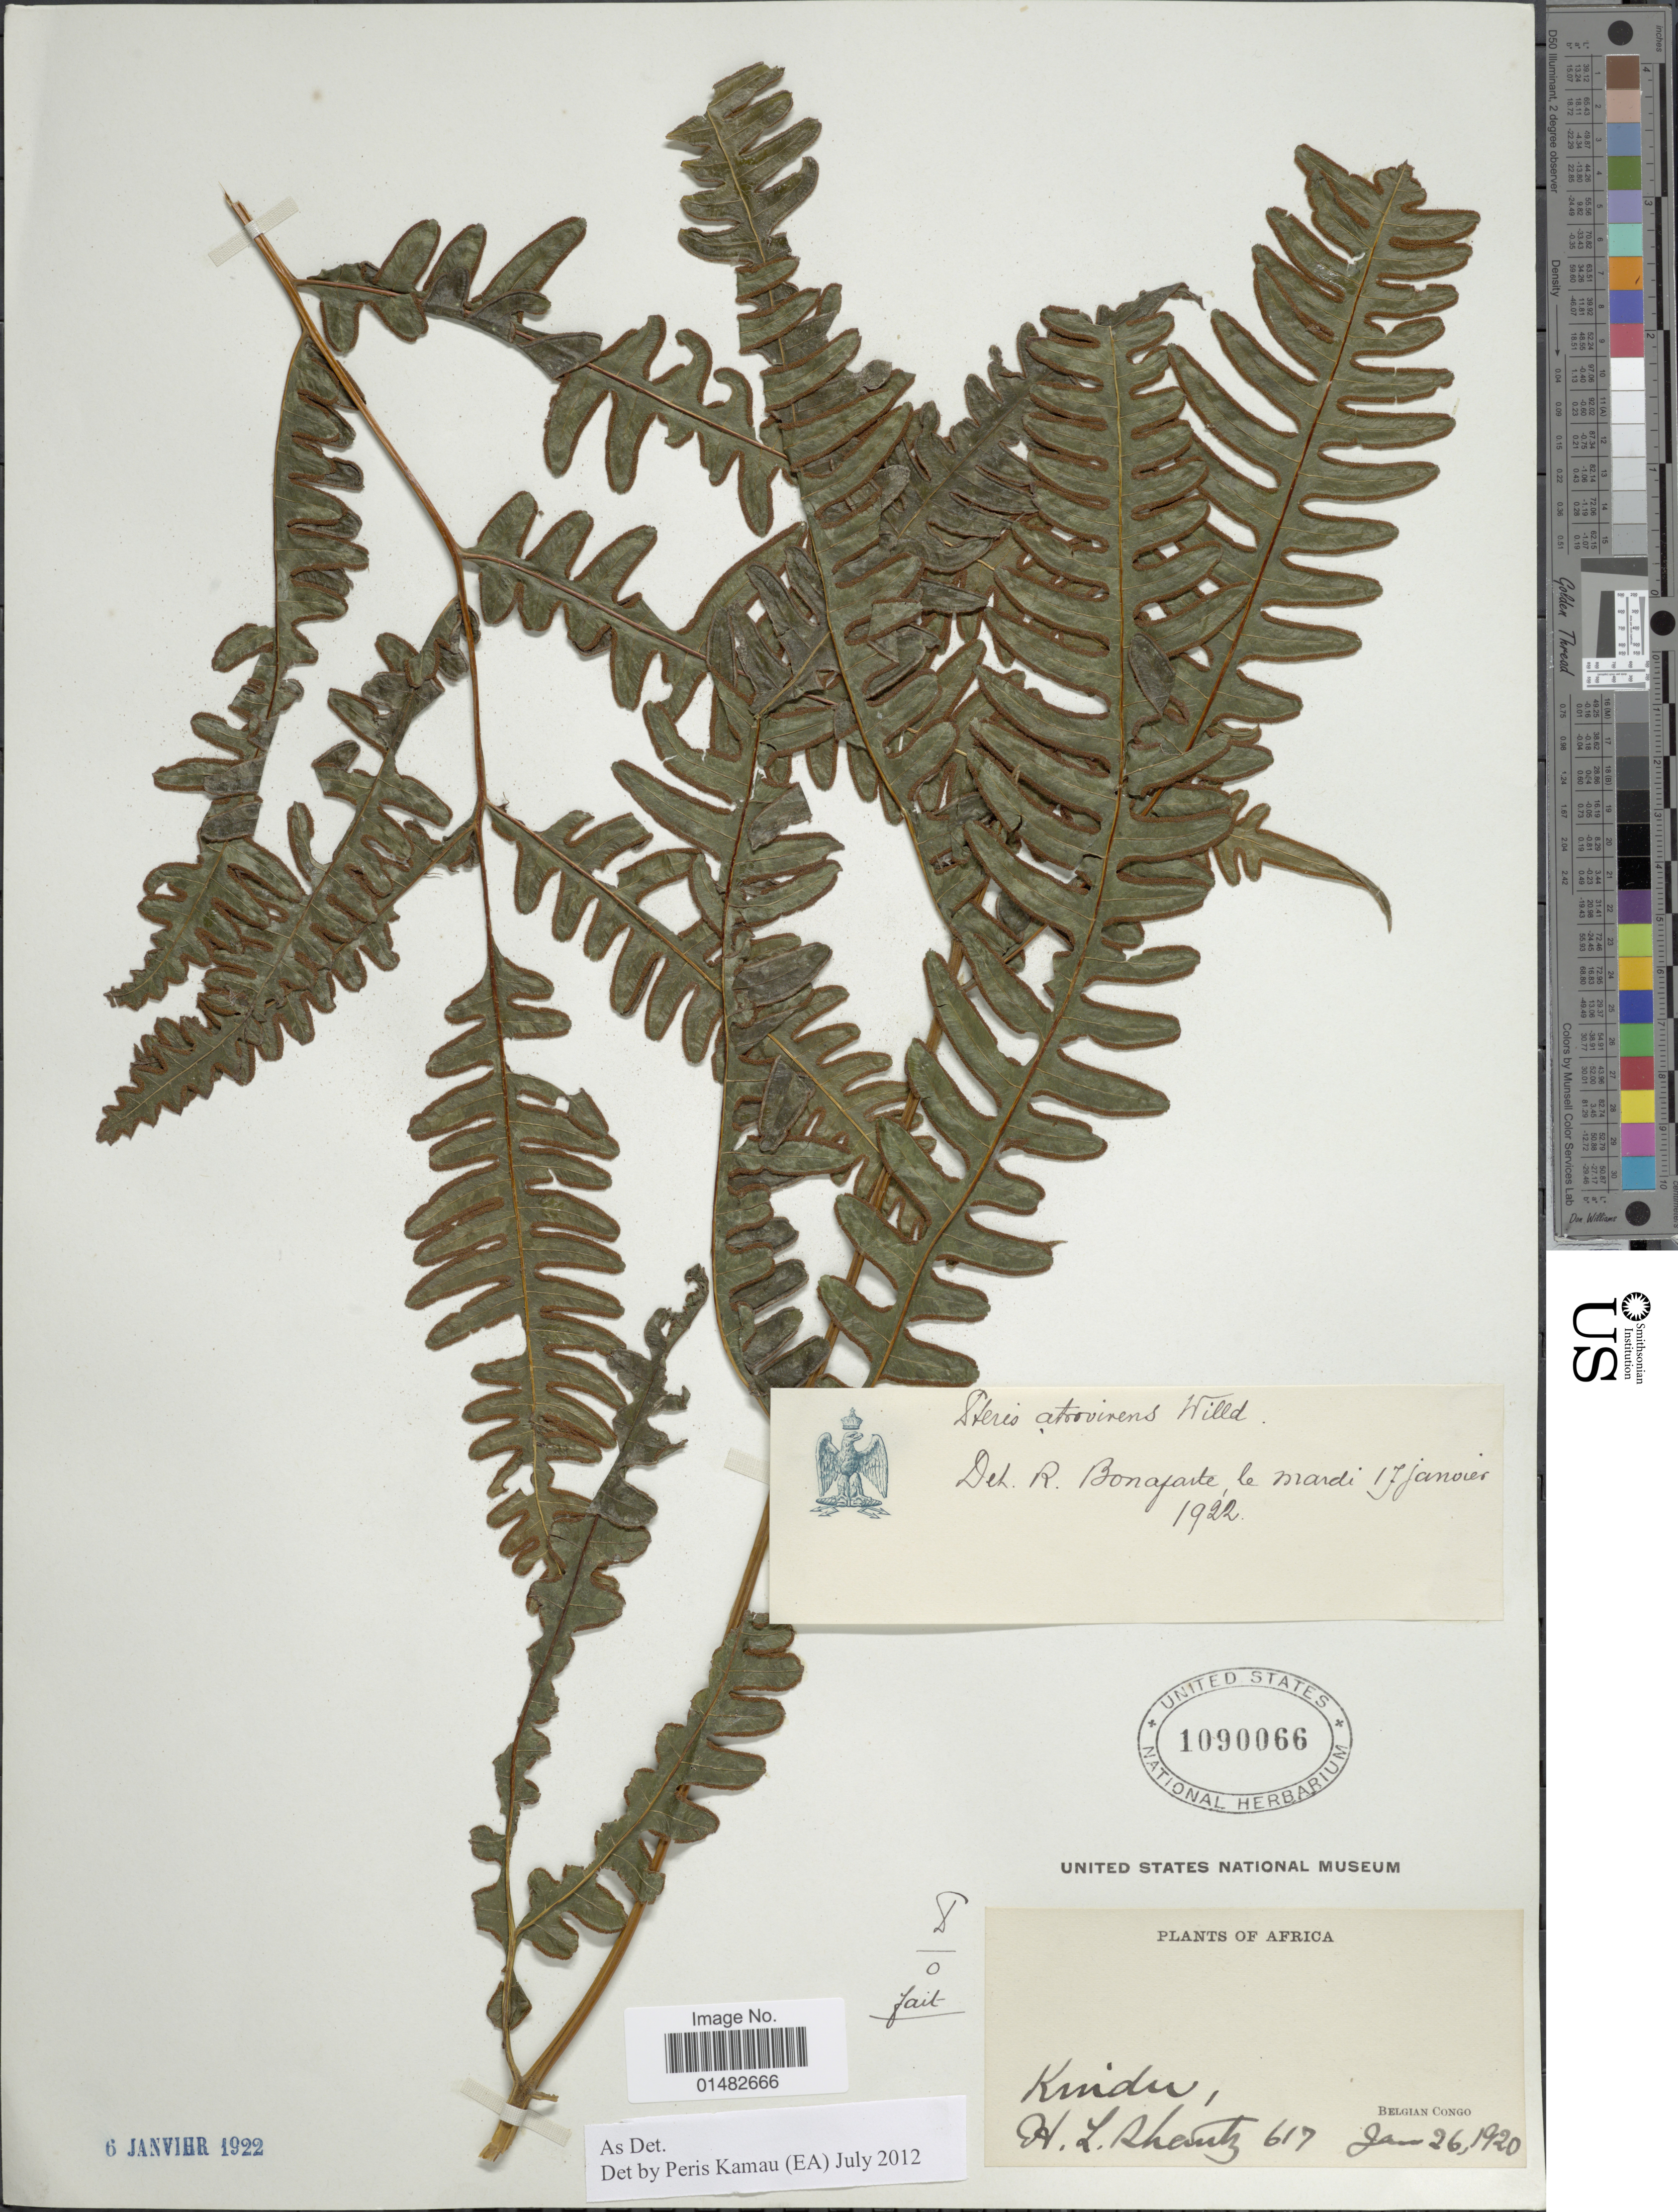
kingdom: Plantae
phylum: Tracheophyta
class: Polypodiopsida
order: Polypodiales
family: Pteridaceae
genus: Pteris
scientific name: Pteris atrovirens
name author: Willd.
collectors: H. Shautz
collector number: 617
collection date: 1920-01-26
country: Congo, Democratic Republic of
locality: Kindu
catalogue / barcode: US 1090066